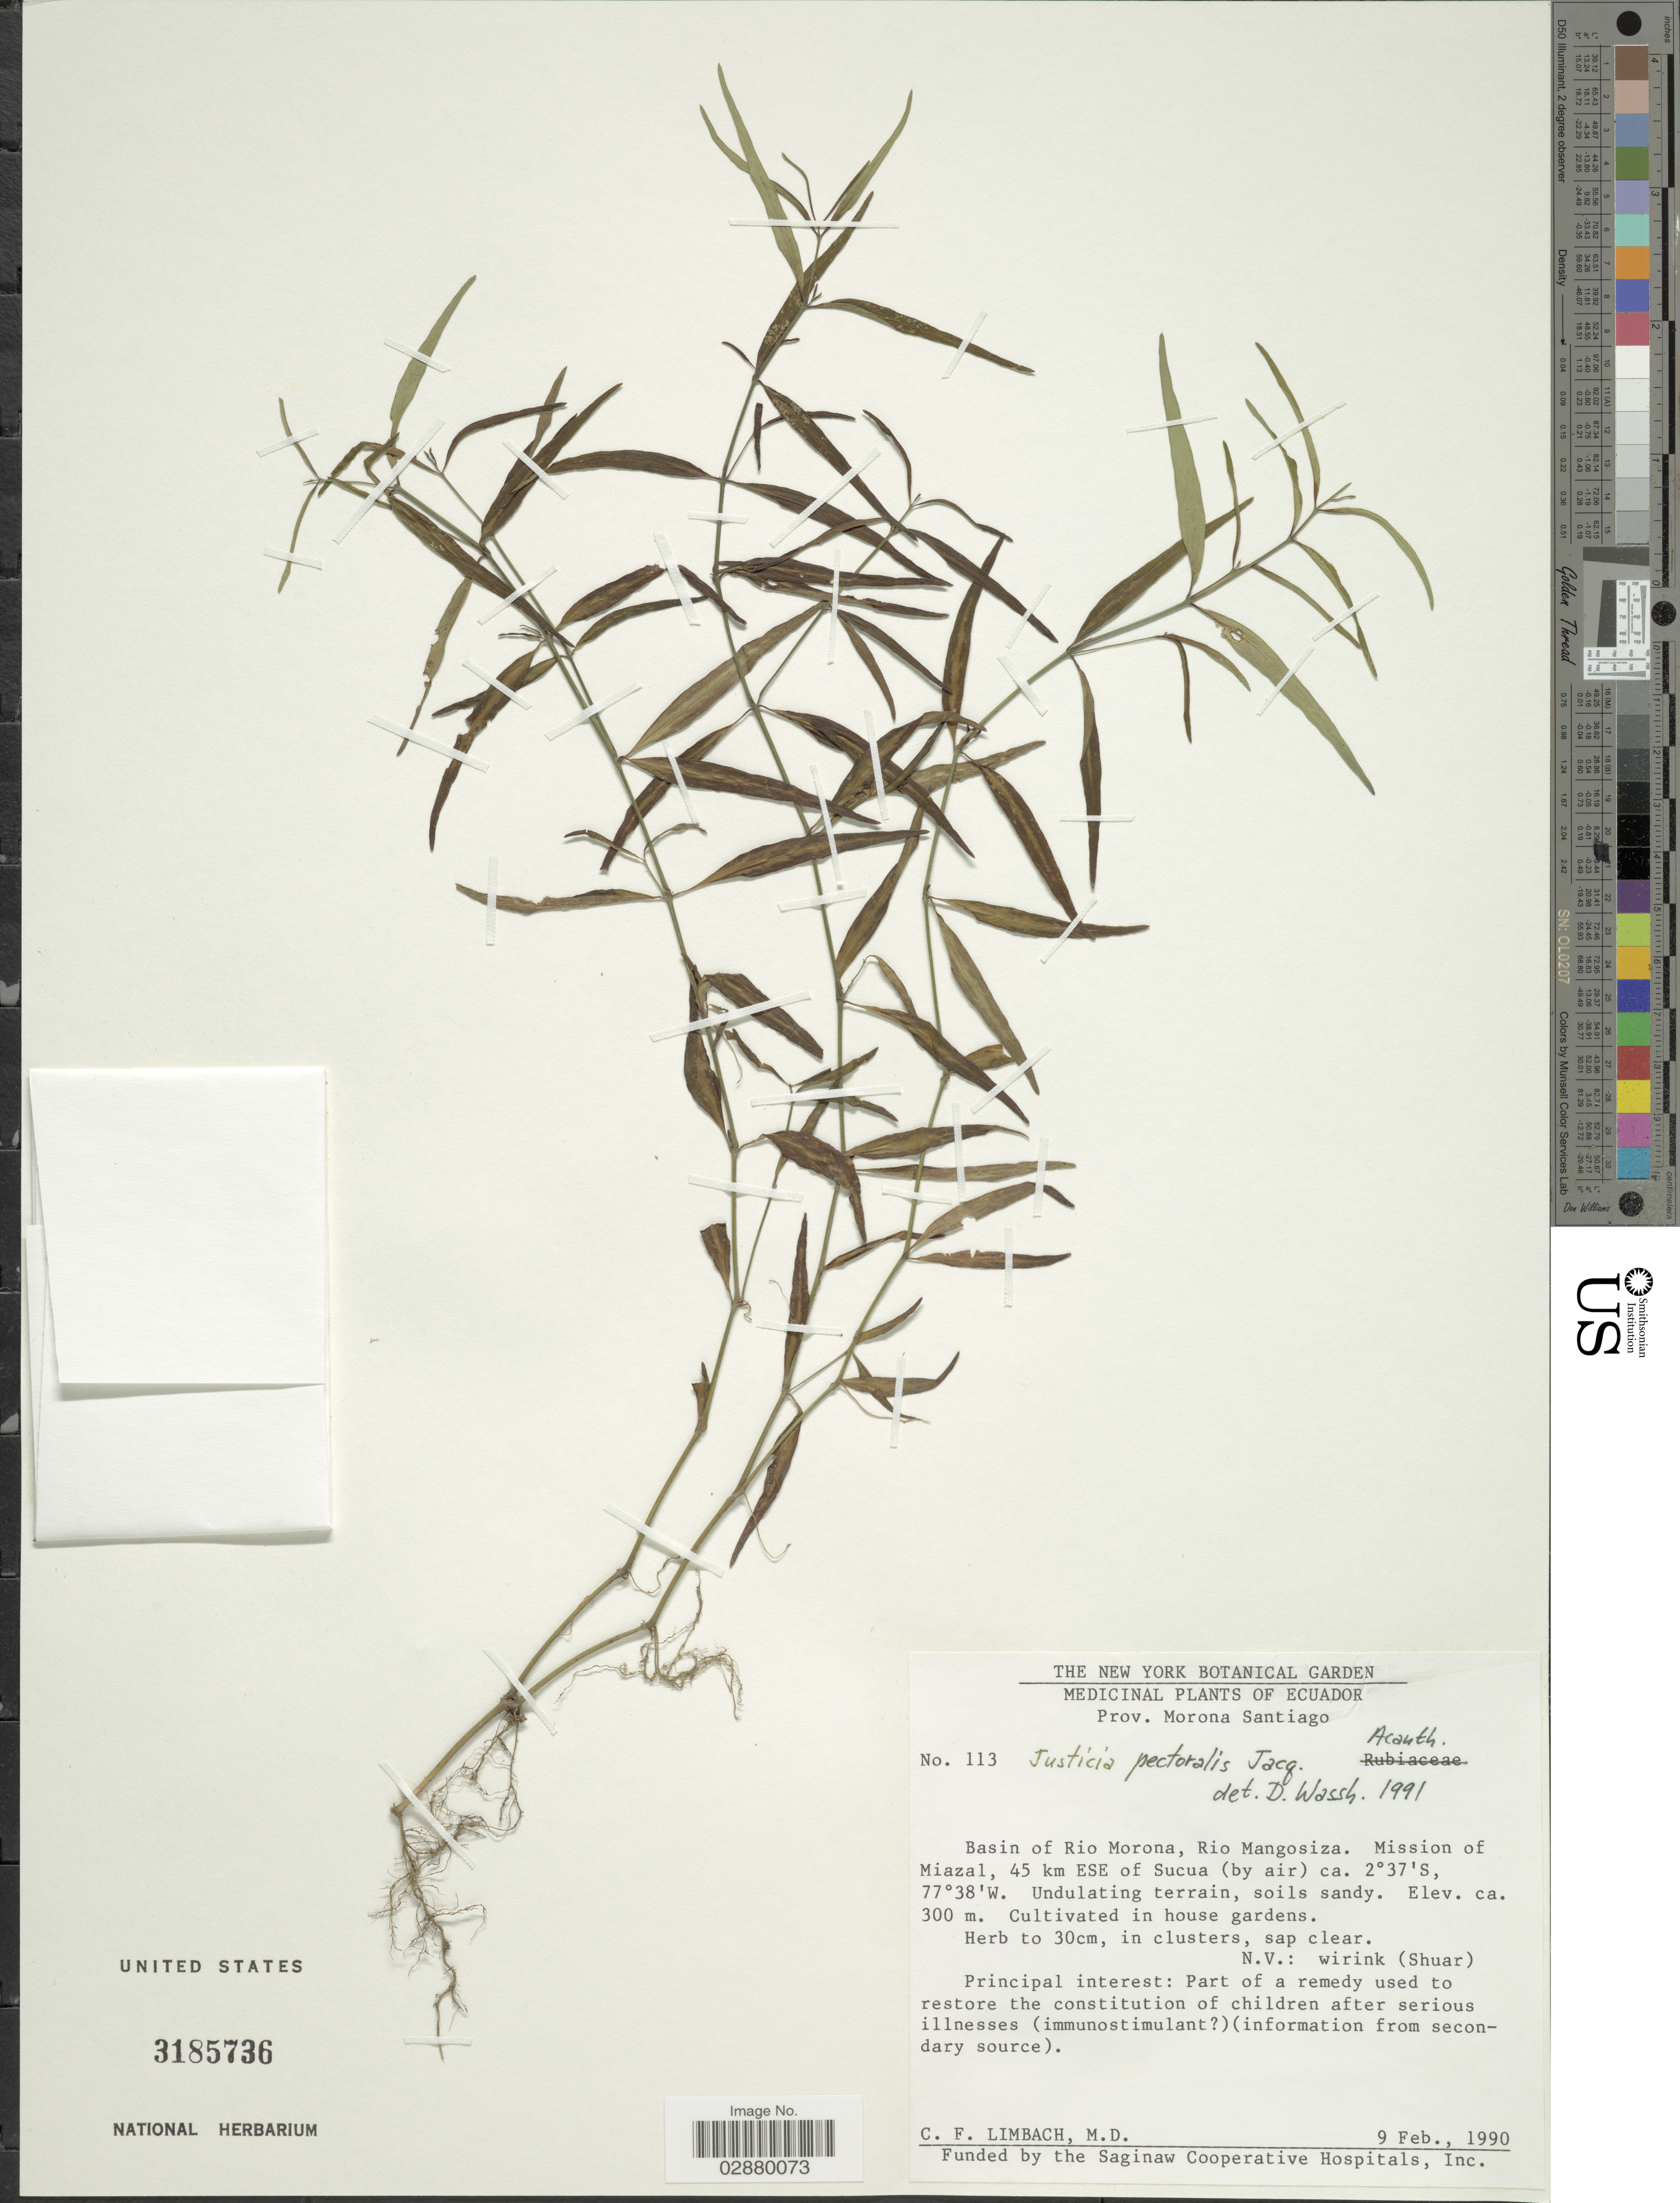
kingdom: Plantae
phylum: Tracheophyta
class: Magnoliopsida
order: Lamiales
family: Acanthaceae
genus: Justicia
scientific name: Justicia pectoralis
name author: Jacq.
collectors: C. Limbach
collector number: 113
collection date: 1990-02-09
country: Ecuador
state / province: Morona-Santiago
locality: Basin of Rio Morona, Rio Mangosiza. Mission of Miazal, 45 km ESE of Sucua (by air). House gardens.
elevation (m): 300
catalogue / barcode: US 3185736